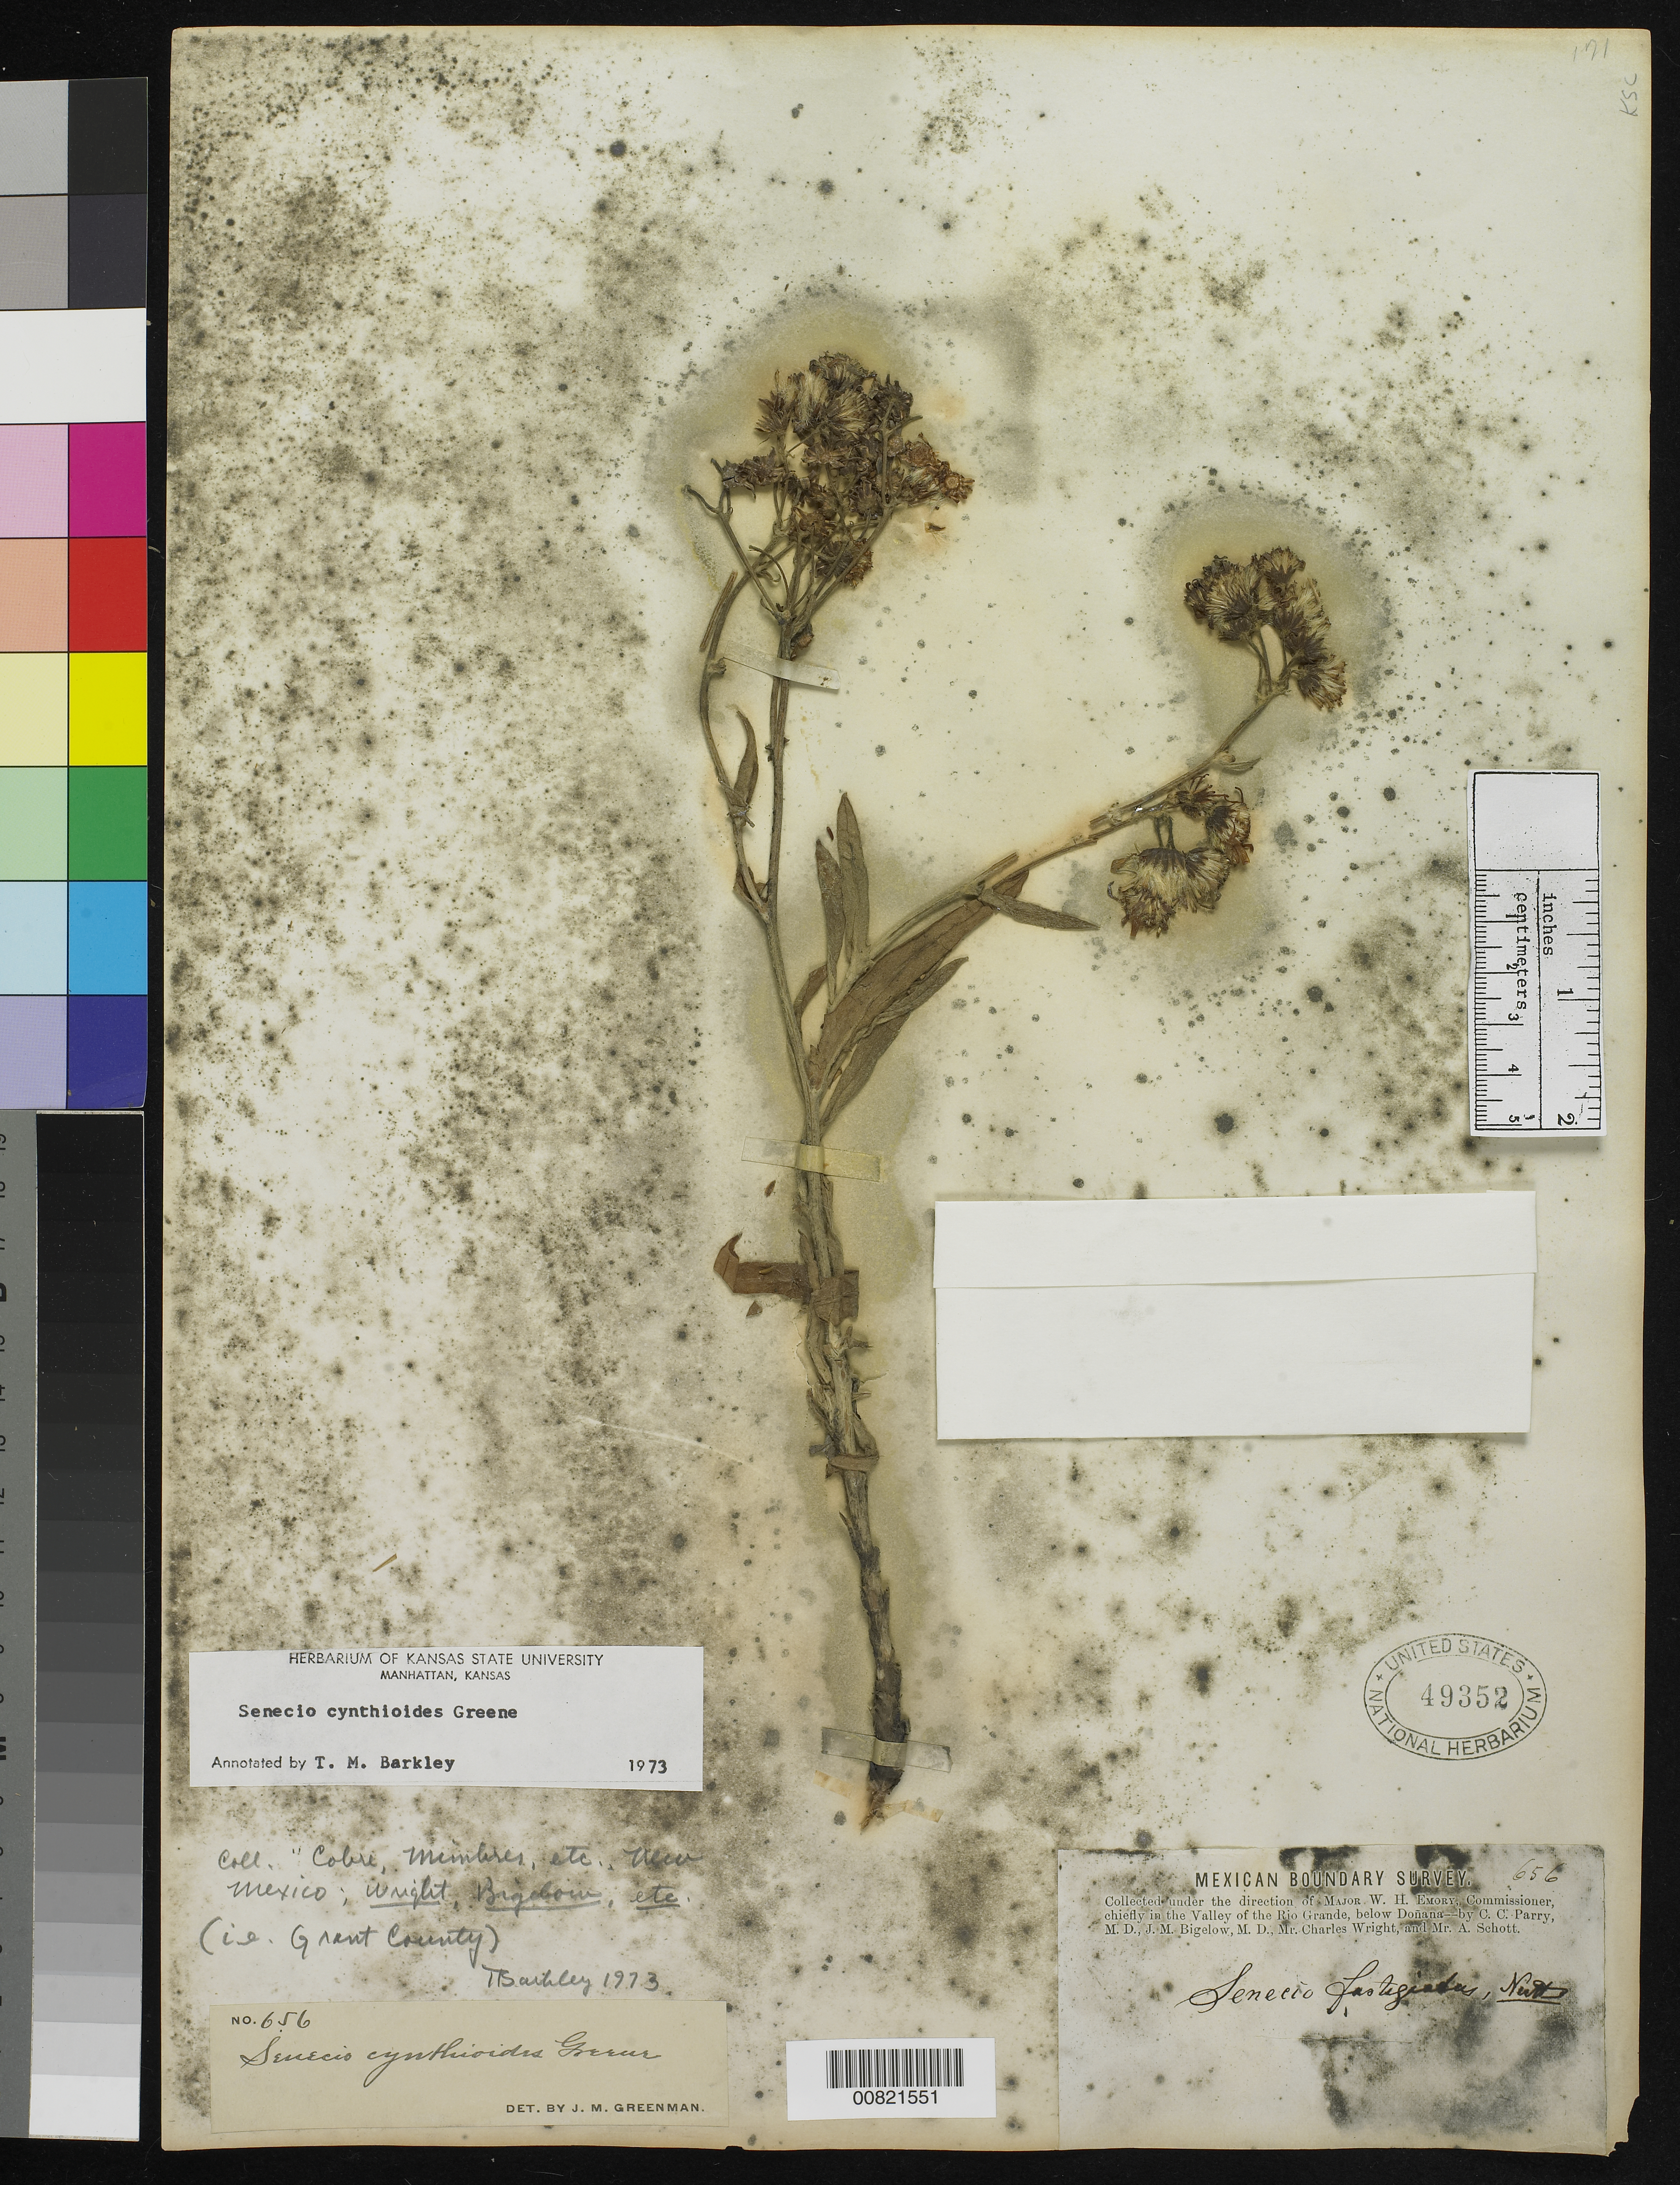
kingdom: Plantae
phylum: Tracheophyta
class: Magnoliopsida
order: Asterales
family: Asteraceae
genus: Packera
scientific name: Packera cynthioides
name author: (Greene) W.A. Weber & Á. Löve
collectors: C. C. Parry, J. M. Bigelow, C. Wright & A. C. V. Schott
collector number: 656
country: United States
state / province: New Mexico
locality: Valley of the Rio Grande, below Doñana, New Mexico.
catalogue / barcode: US 49352